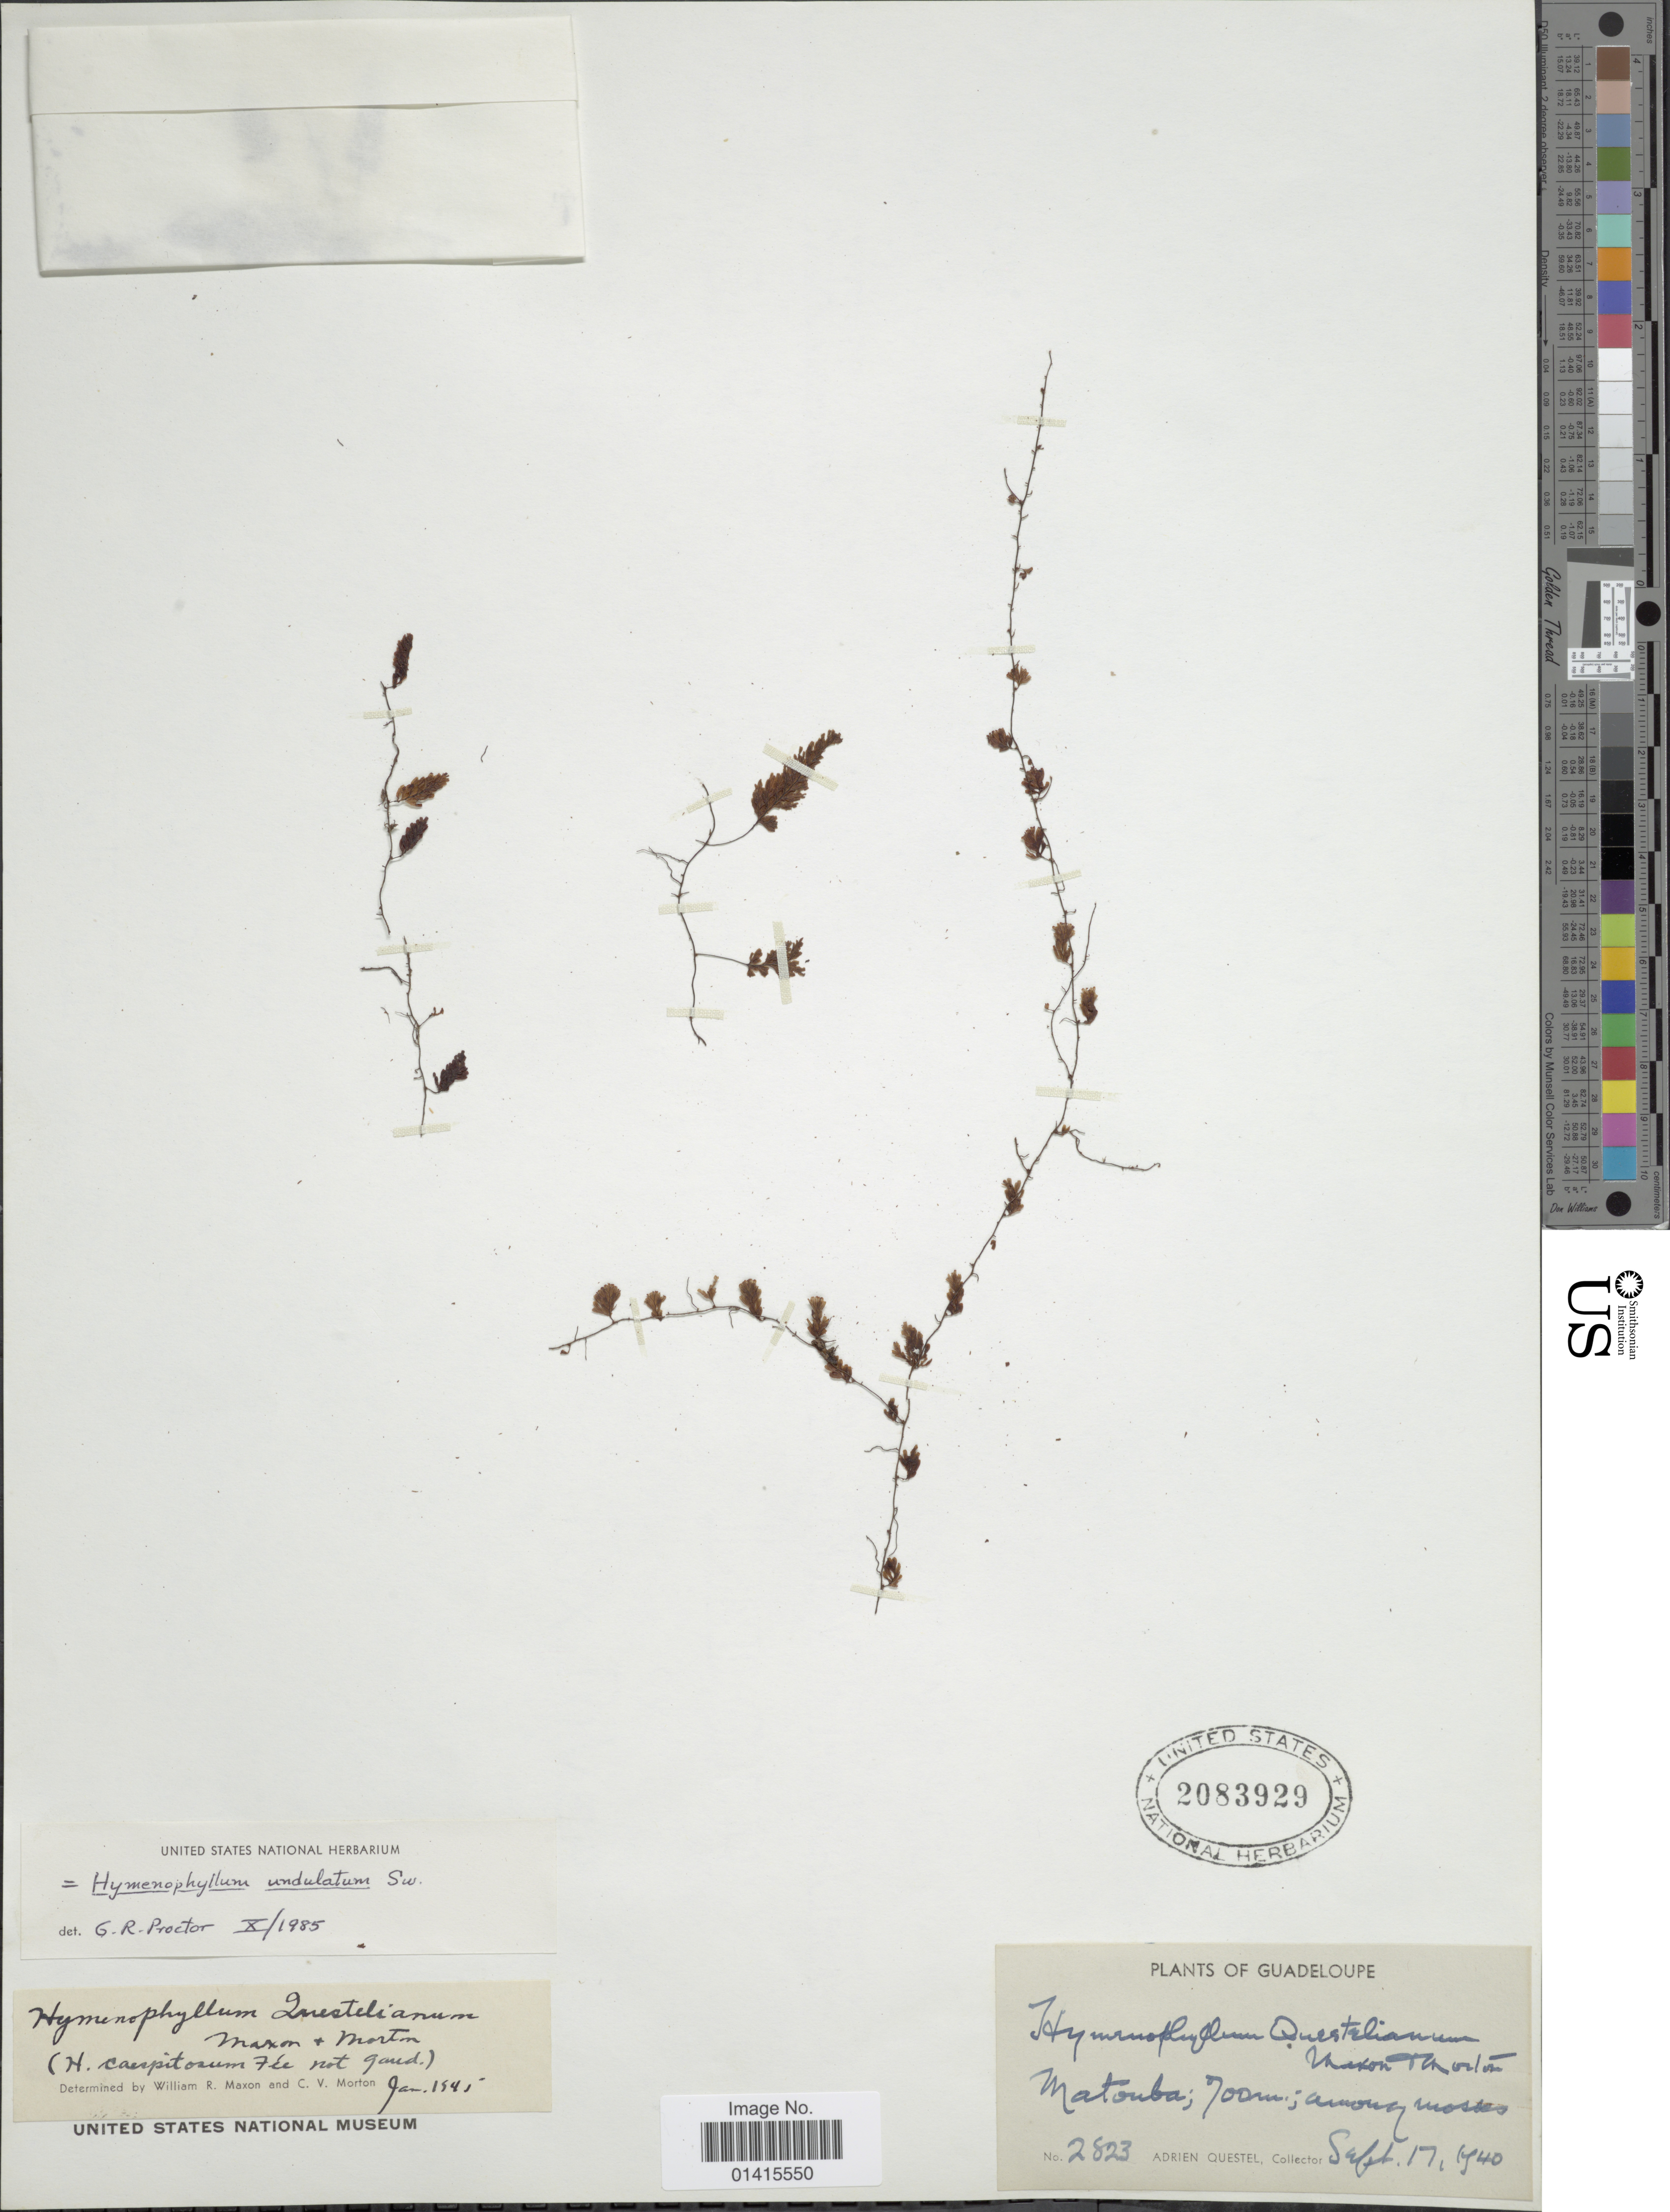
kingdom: Plantae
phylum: Tracheophyta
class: Polypodiopsida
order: Hymenophyllales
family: Hymenophyllaceae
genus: Hymenophyllum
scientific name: Hymenophyllum undulatum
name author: (Sw.) Sw.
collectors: A. Questel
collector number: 2823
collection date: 1940-09-17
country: Guadeloupe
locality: Matouba among mosses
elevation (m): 700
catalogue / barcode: US 2083929